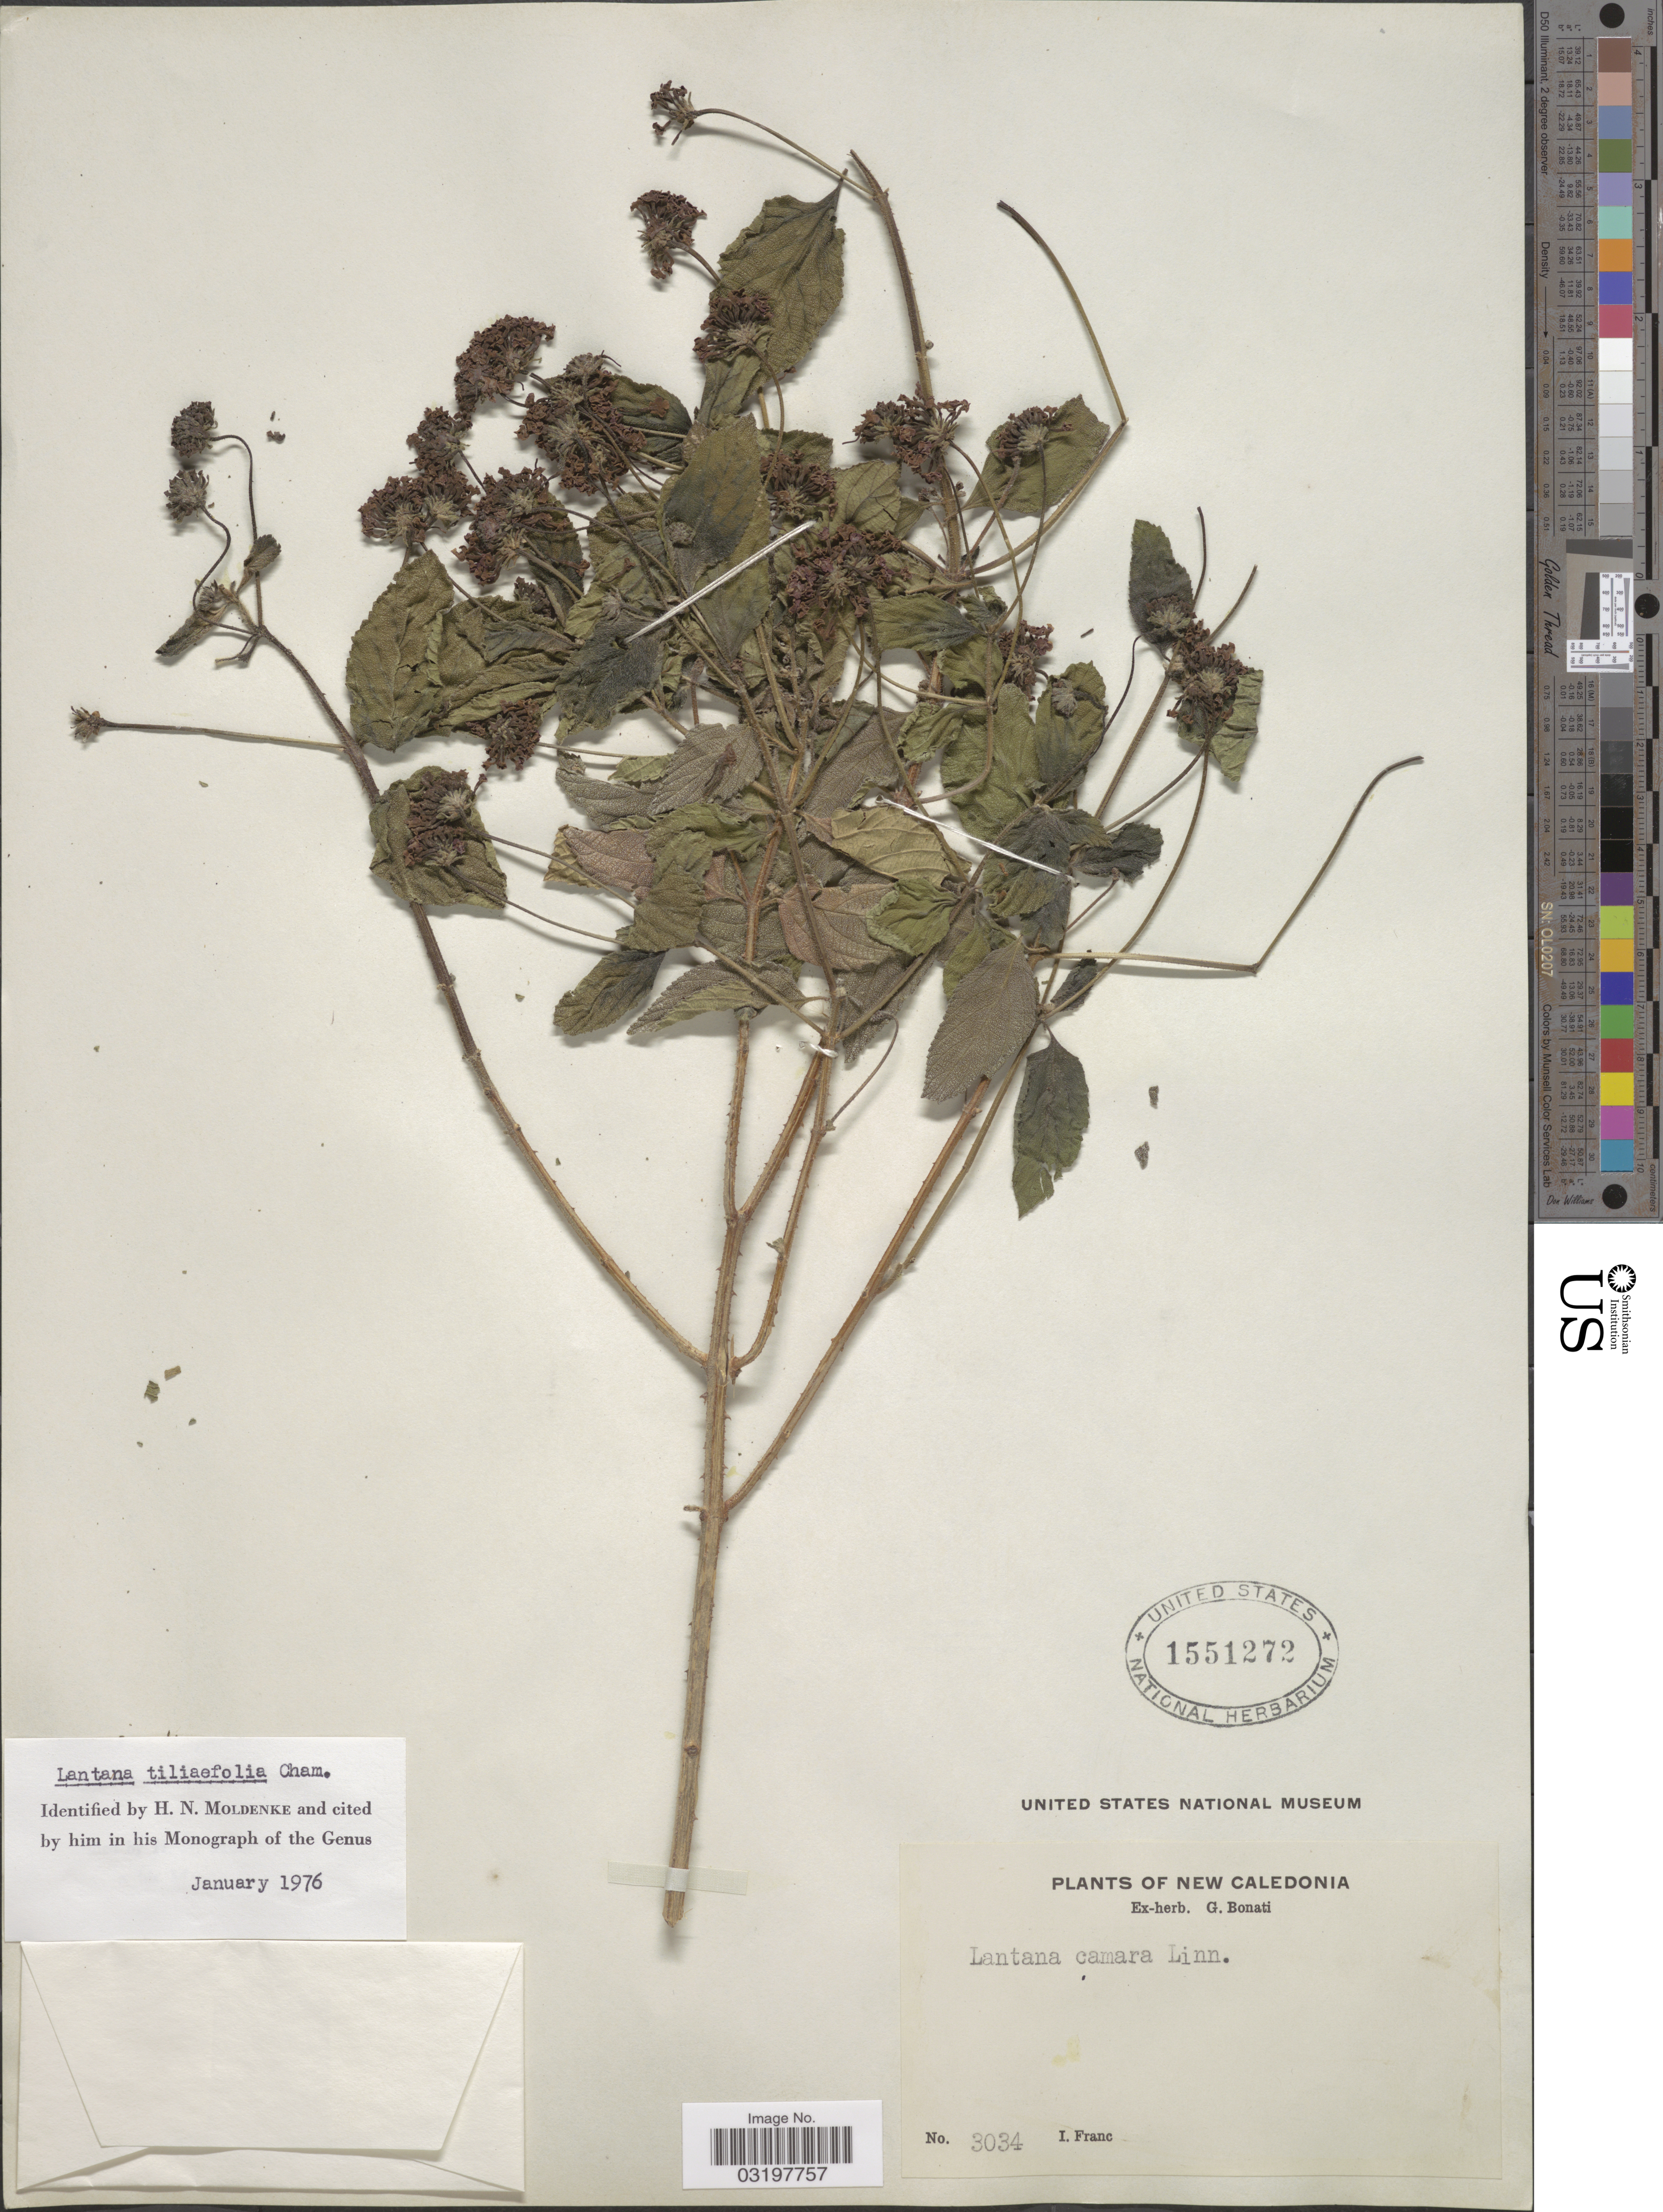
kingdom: Plantae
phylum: Tracheophyta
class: Magnoliopsida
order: Lamiales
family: Verbenaceae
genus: Lantana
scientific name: Lantana tiliifolia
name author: Cham.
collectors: I. Franc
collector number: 3034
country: New Caledonia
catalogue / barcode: US 1551272